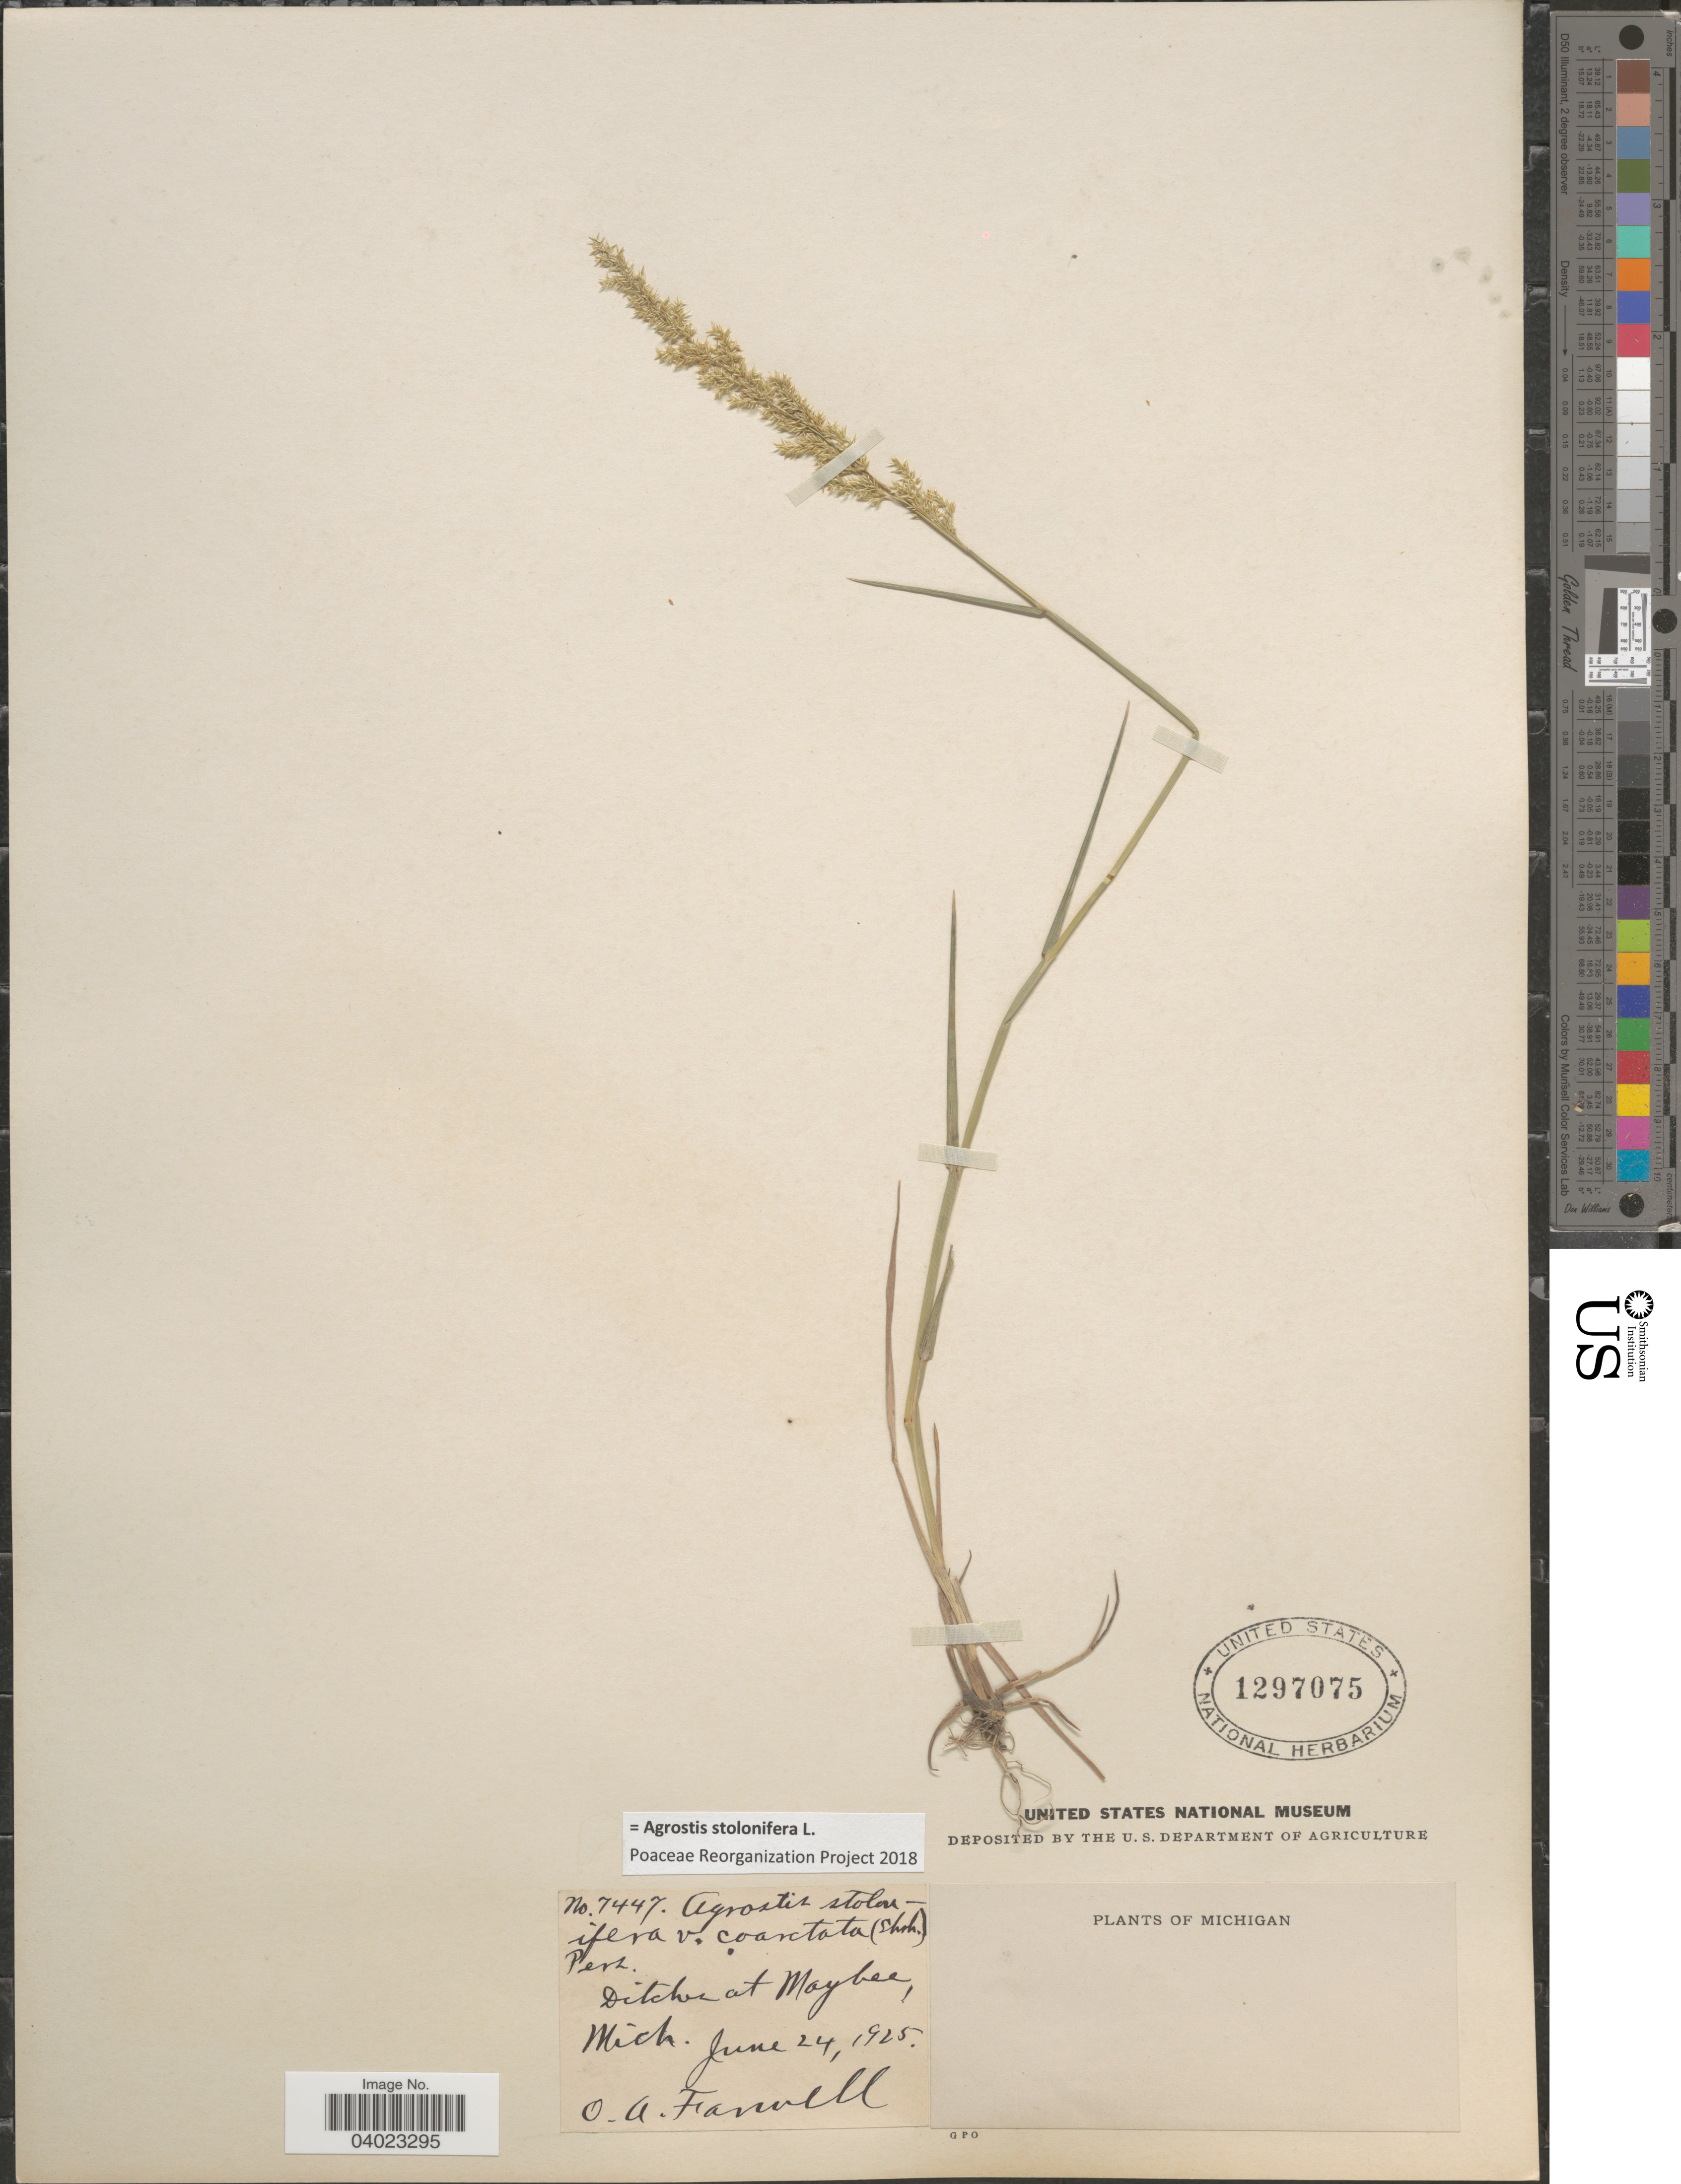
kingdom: Plantae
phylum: Tracheophyta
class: Liliopsida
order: Poales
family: Poaceae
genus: Agrostis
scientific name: Agrostis stolonifera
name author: L.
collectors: O. Farwell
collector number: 7447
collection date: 1925-06-24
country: United States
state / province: Michigan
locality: Ditches at Maybee.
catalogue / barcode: US 1297075